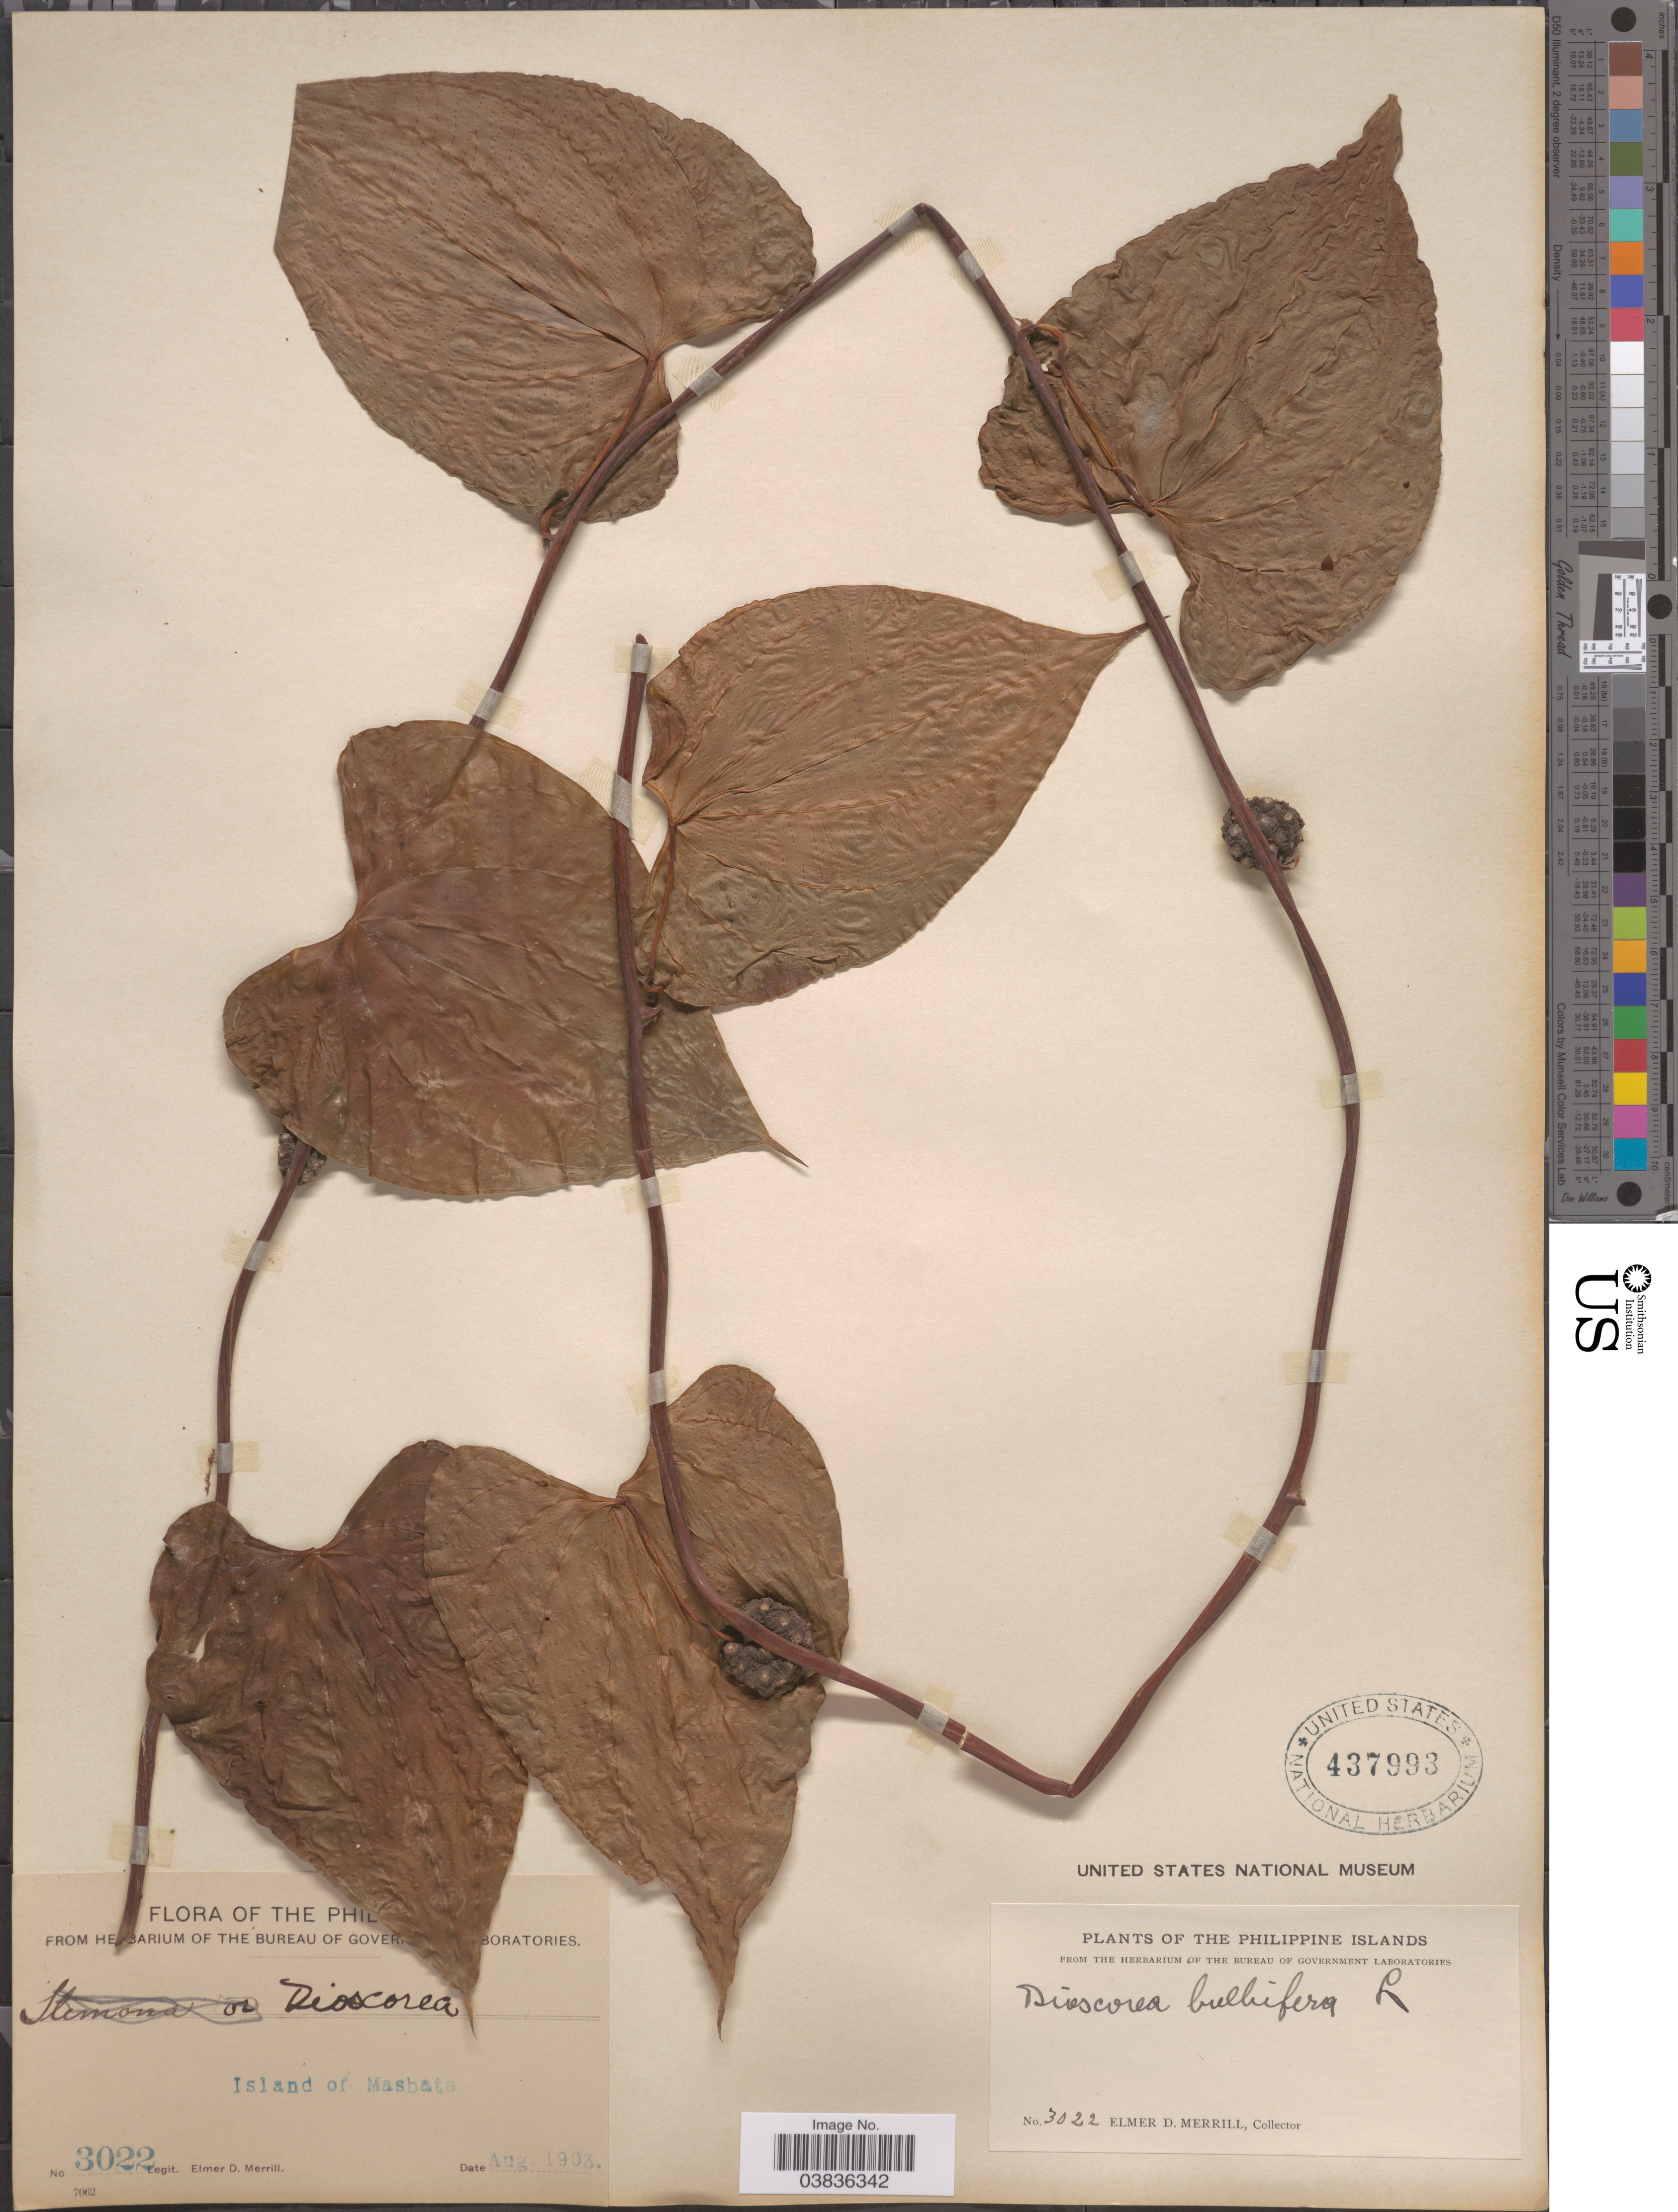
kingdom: Plantae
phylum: Tracheophyta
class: Liliopsida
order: Dioscoreales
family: Dioscoreaceae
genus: Dioscorea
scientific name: Dioscorea bulbifera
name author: L.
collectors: E. D. Merrill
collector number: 3022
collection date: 1903-08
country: Philippines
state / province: Bicol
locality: Philippine Islands. Island of Masbate.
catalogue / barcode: US 437993